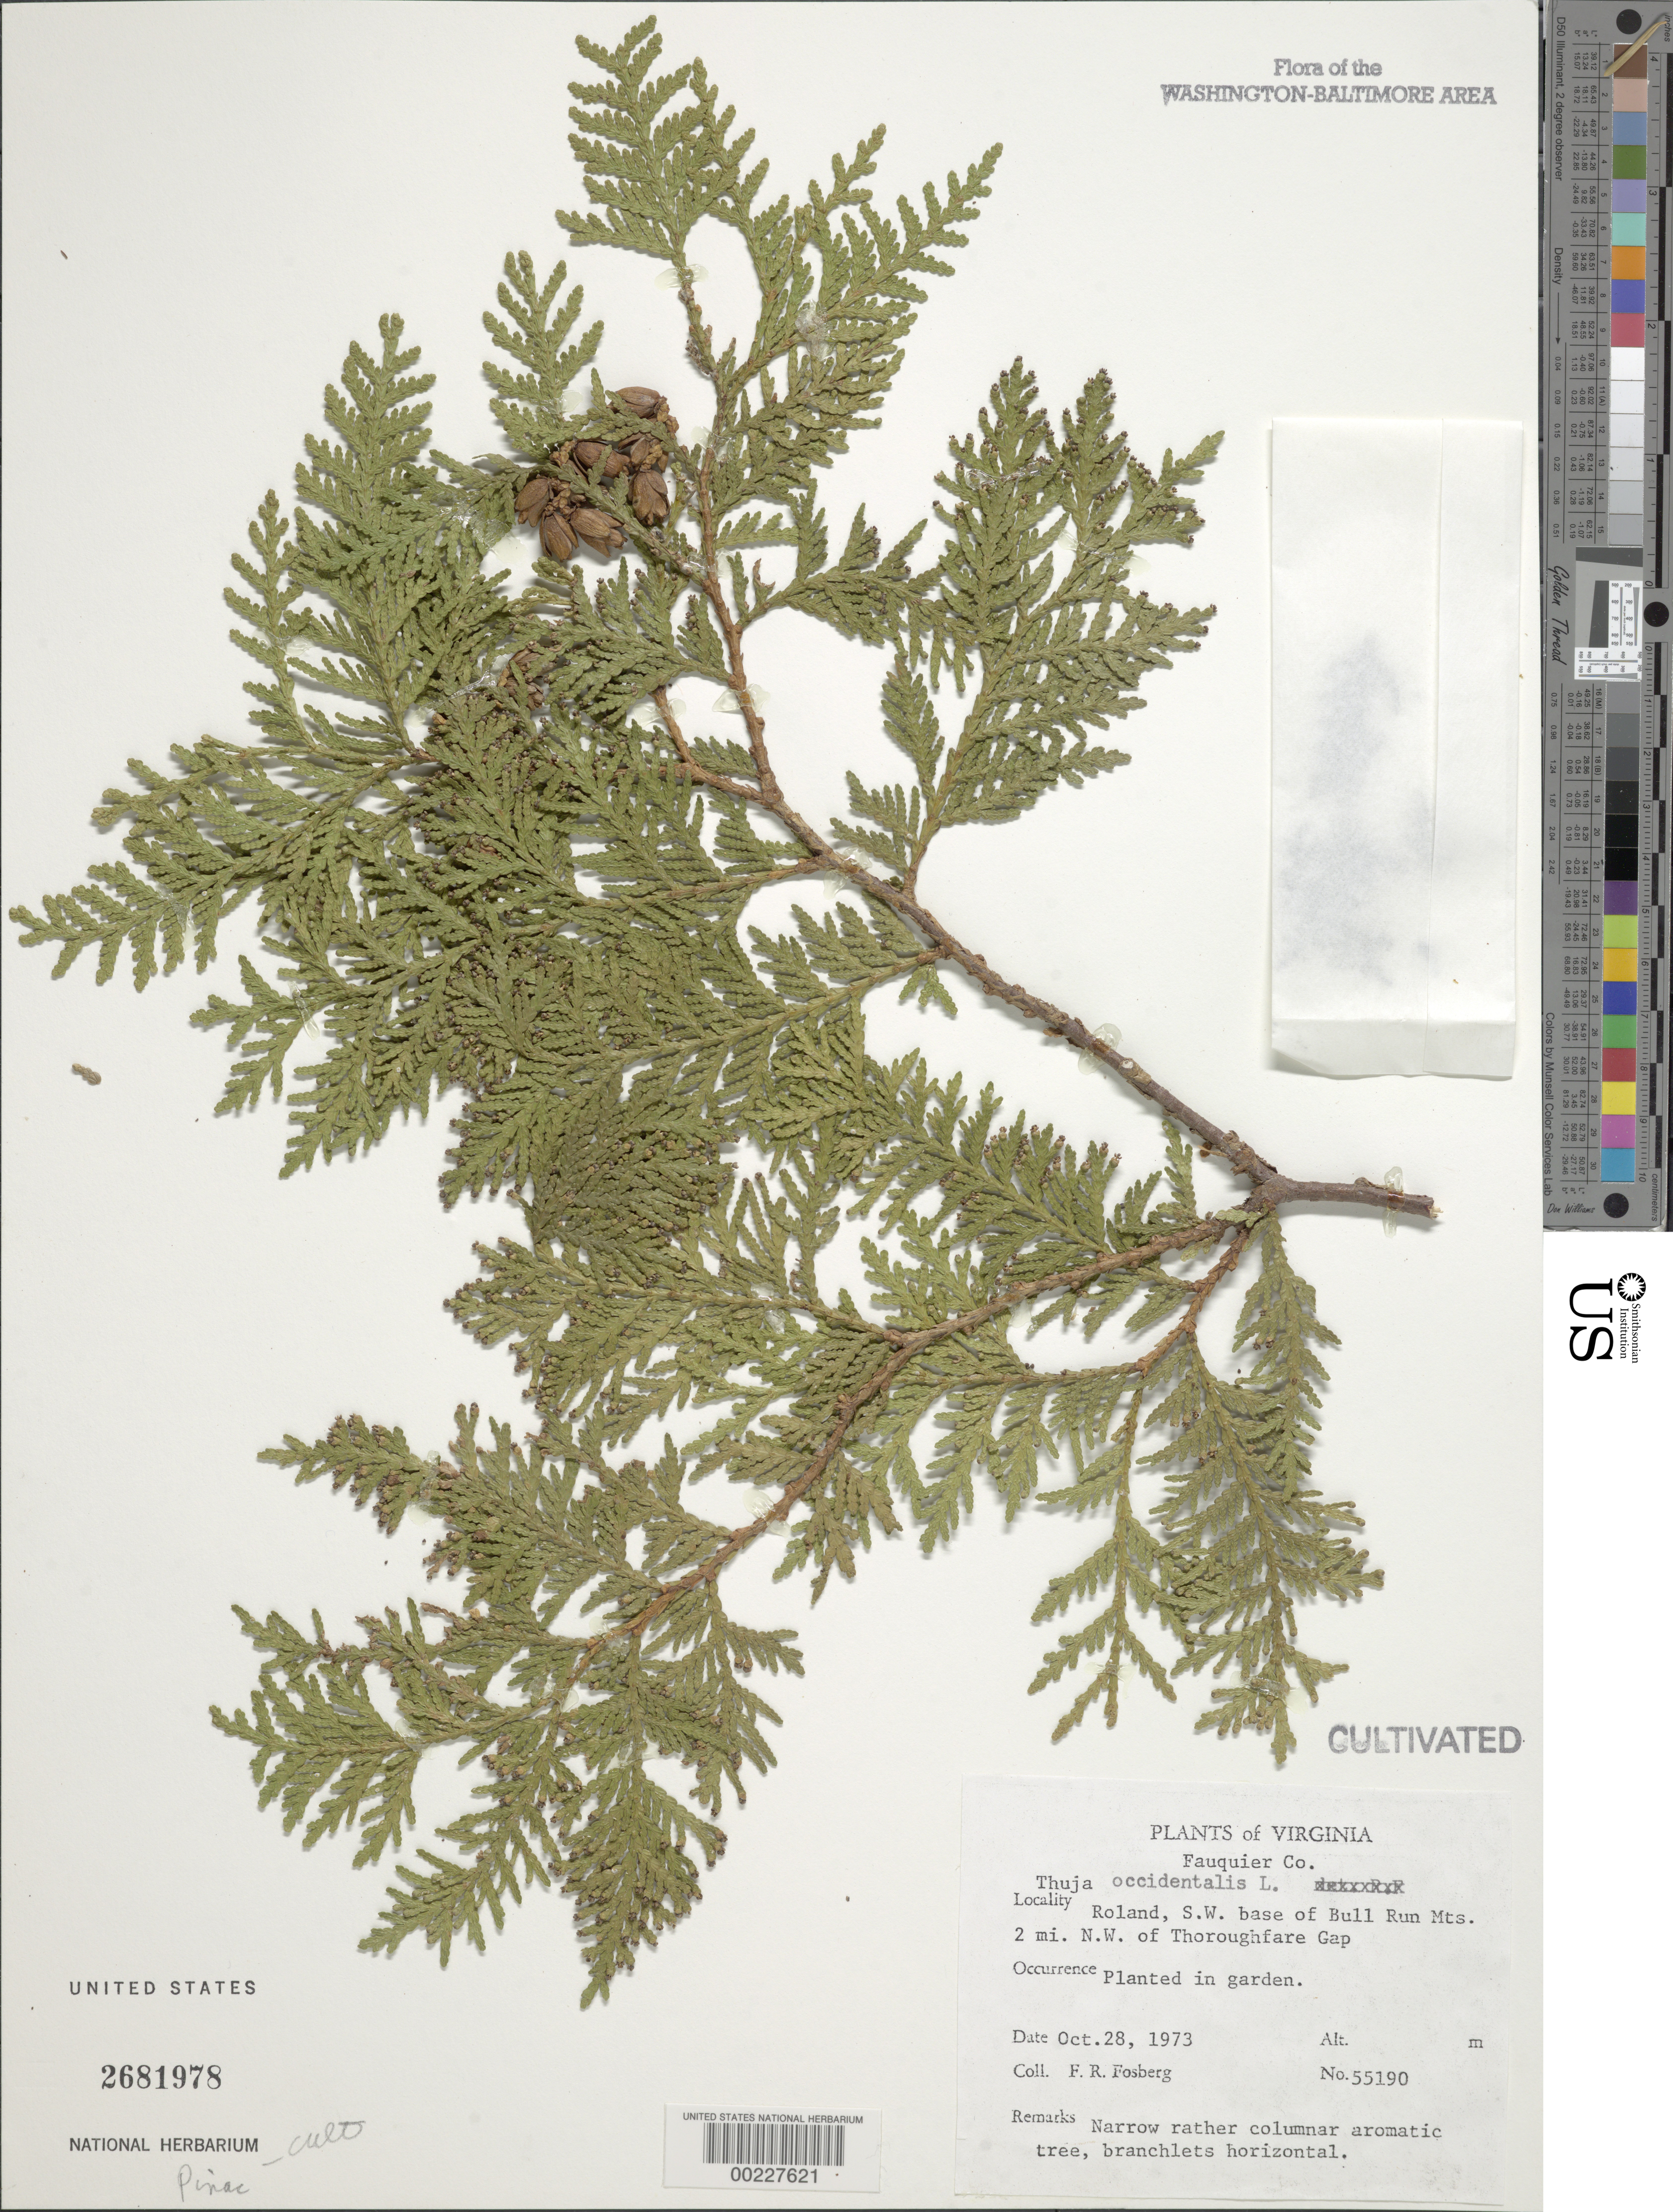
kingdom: Plantae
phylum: Tracheophyta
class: Pinopsida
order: Pinales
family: Cupressaceae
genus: Thuja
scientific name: Thuja occidentalis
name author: L.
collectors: F. R. Fosberg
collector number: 55190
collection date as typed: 28 Oct 1973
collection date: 1973-10-28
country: United States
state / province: Virginia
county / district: Fauquier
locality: Roland, SW base of Bull Run Mts.; 2 Mi NW of Throughfare Gap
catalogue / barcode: US 2681978